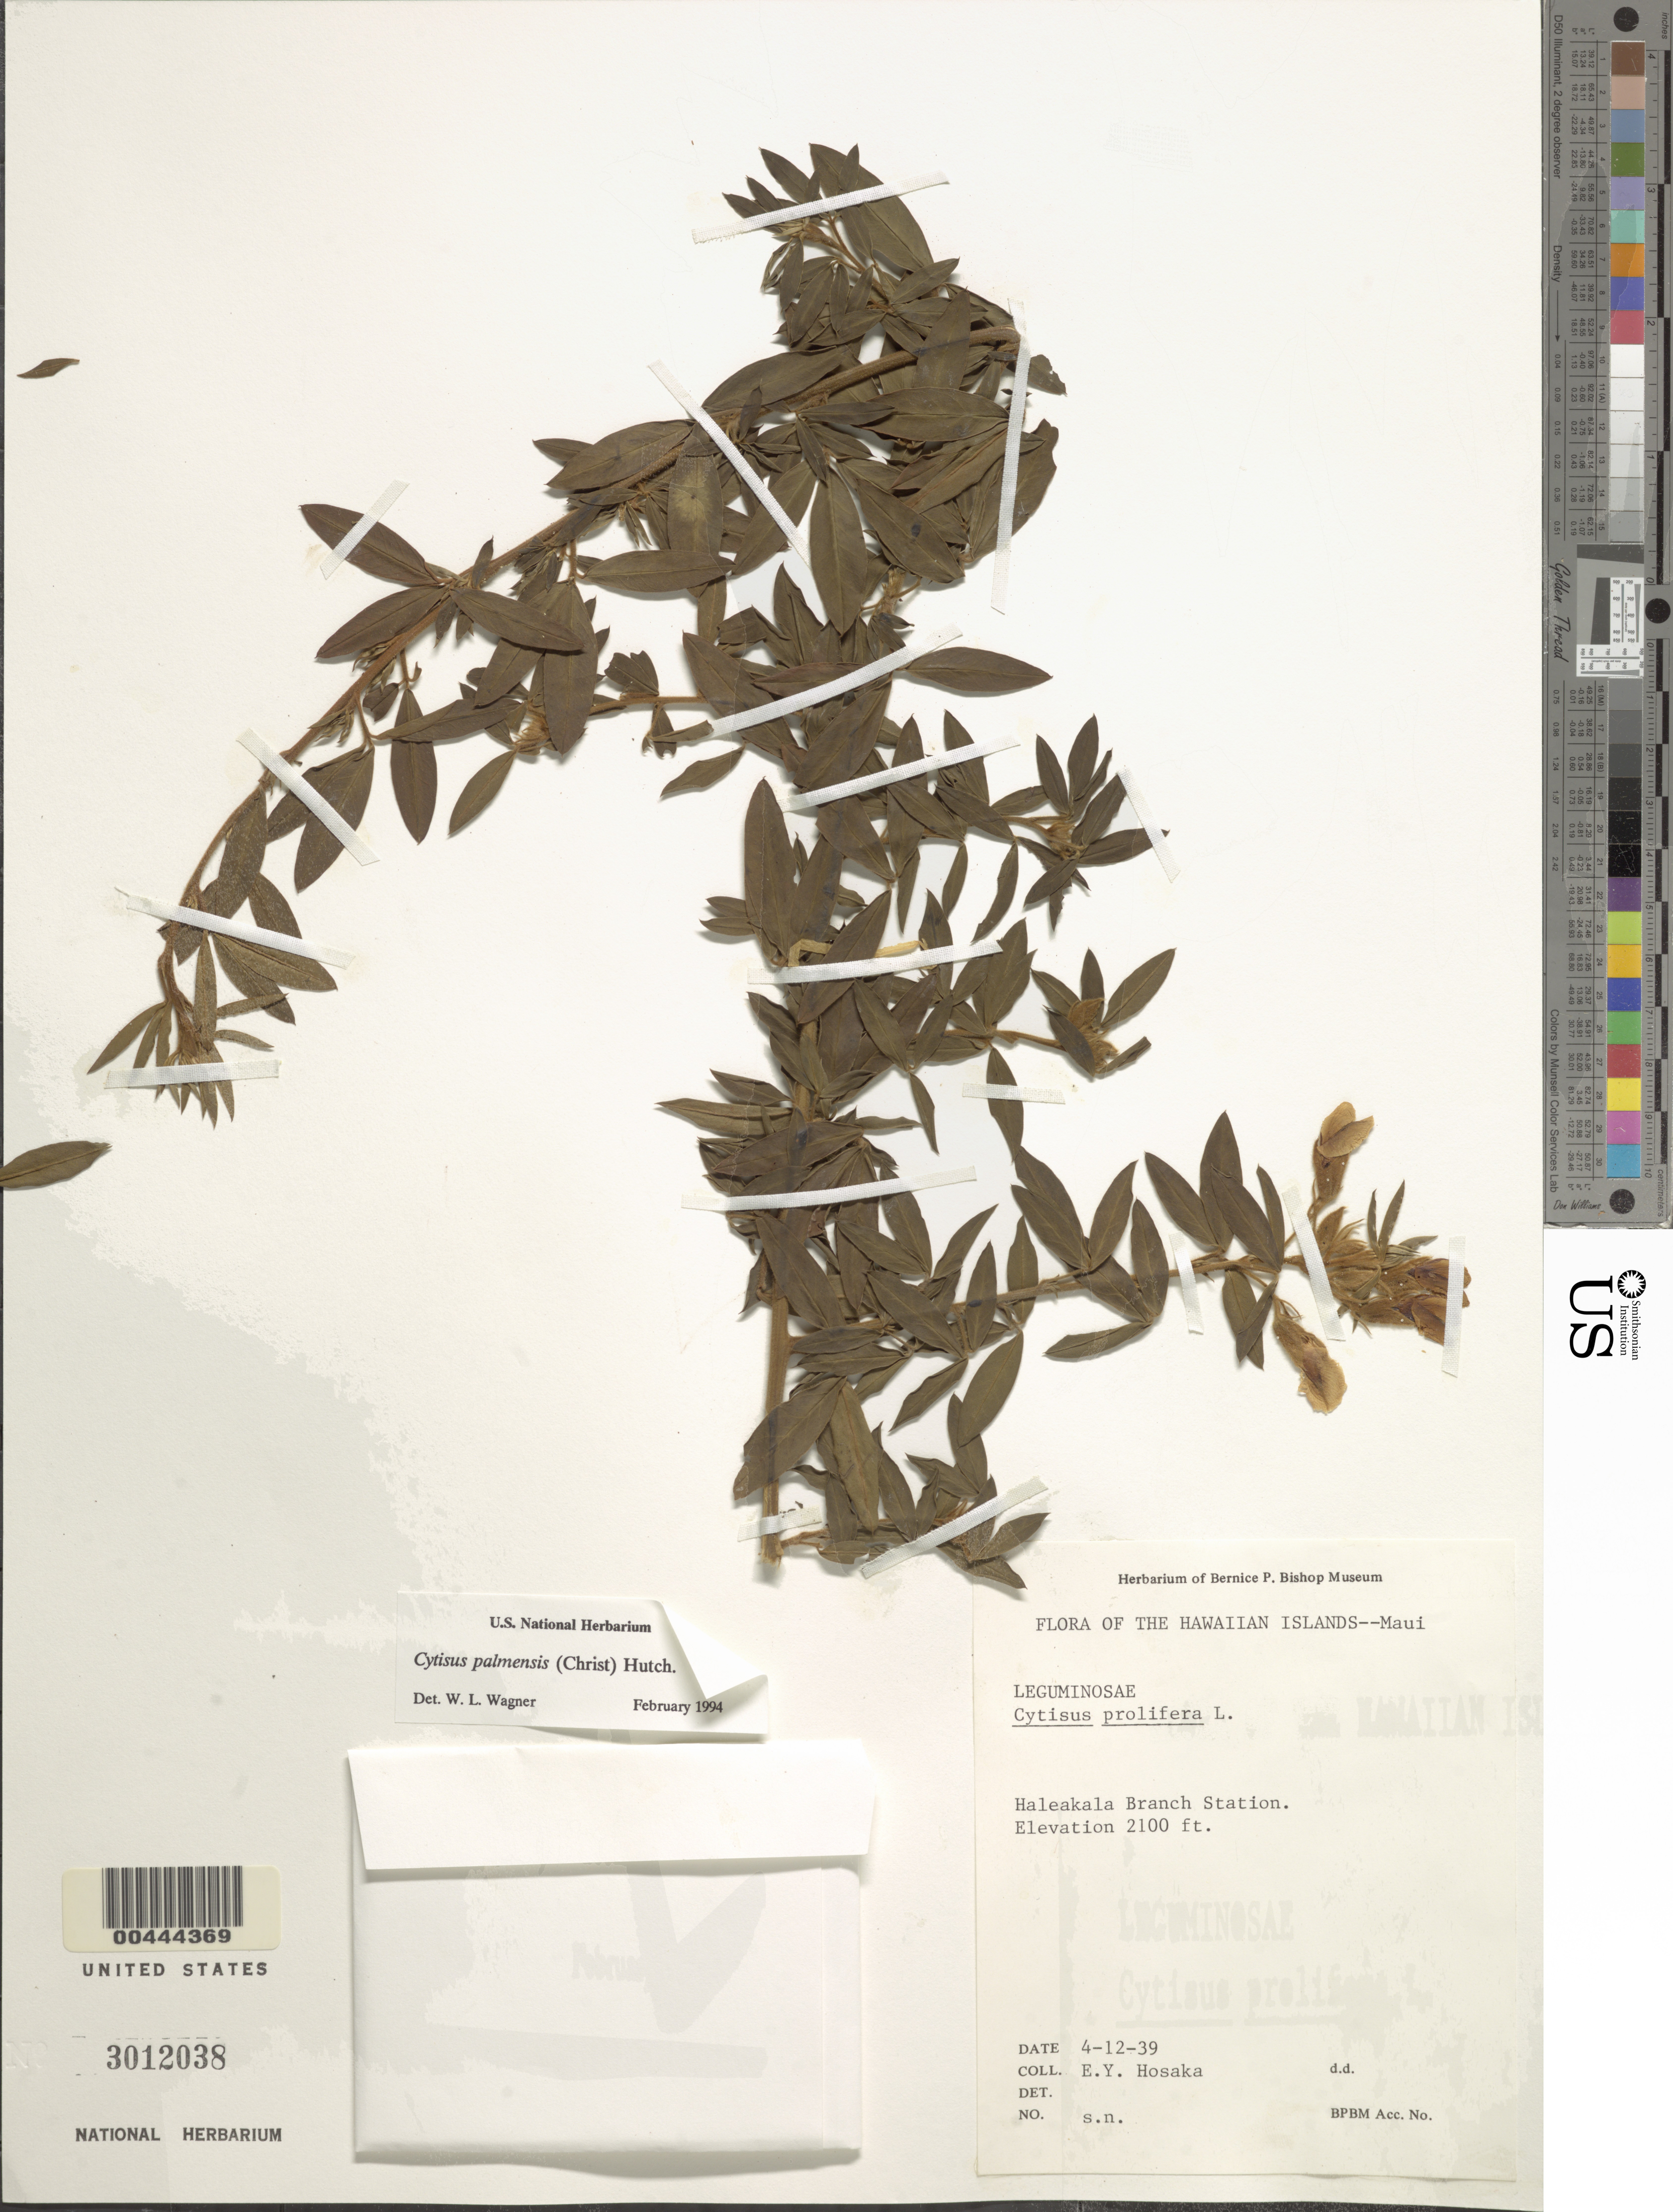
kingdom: Plantae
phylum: Tracheophyta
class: Magnoliopsida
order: Fabales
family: Fabaceae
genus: Cytisus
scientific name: Cytisus palmensis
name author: (Christ) Hutch.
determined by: Wagner, W. L., (BOT), Smithsonian Institution - National Museum of Natural History (UNITED STATES)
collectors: E. Y. Hosaka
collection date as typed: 12 Apr 1939 or 4 Dec 1939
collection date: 1939-04-12 or 1939-12-04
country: United States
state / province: Hawaii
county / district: Maui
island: Maui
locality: Haleakala Branch Station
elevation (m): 640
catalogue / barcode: US 3012038